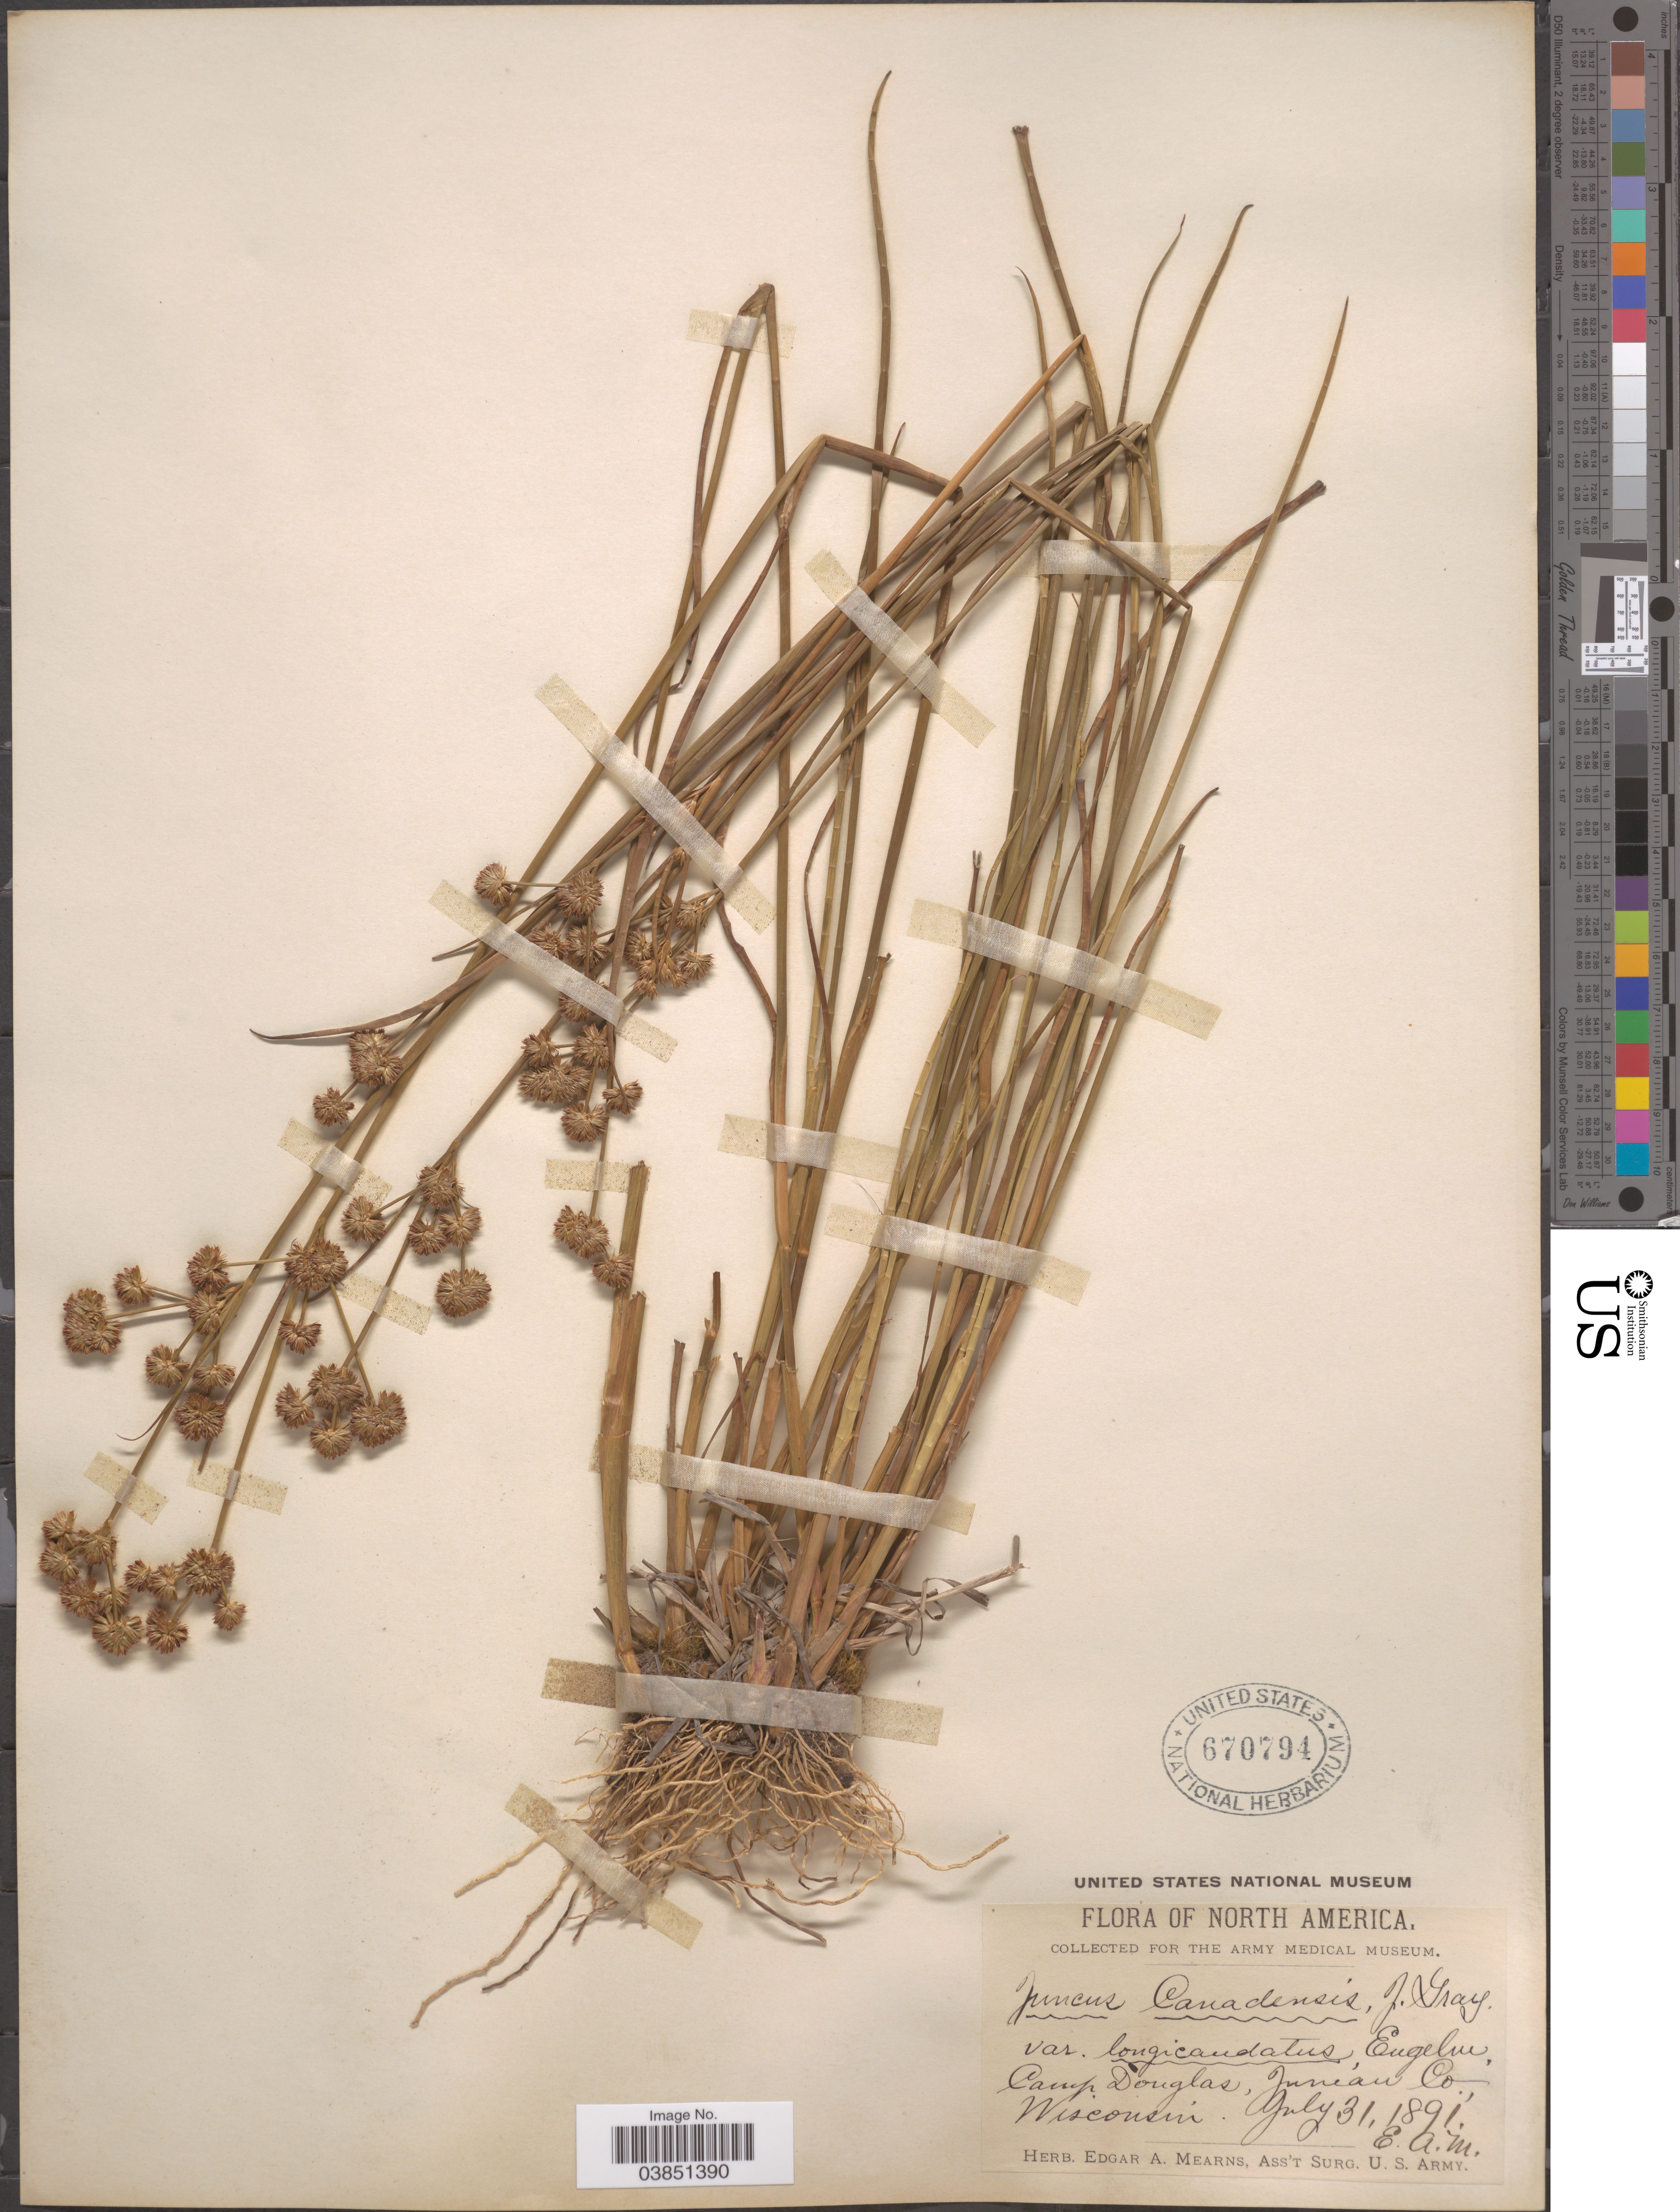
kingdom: Plantae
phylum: Tracheophyta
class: Liliopsida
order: Poales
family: Juncaceae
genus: Juncus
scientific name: Juncus canadensis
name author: J. Gay ex Laharpe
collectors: E. A. Mearns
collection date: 1891-07-31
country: United States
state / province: Wisconsin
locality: Camp Douglas, Juneau Co.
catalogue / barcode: US 670794